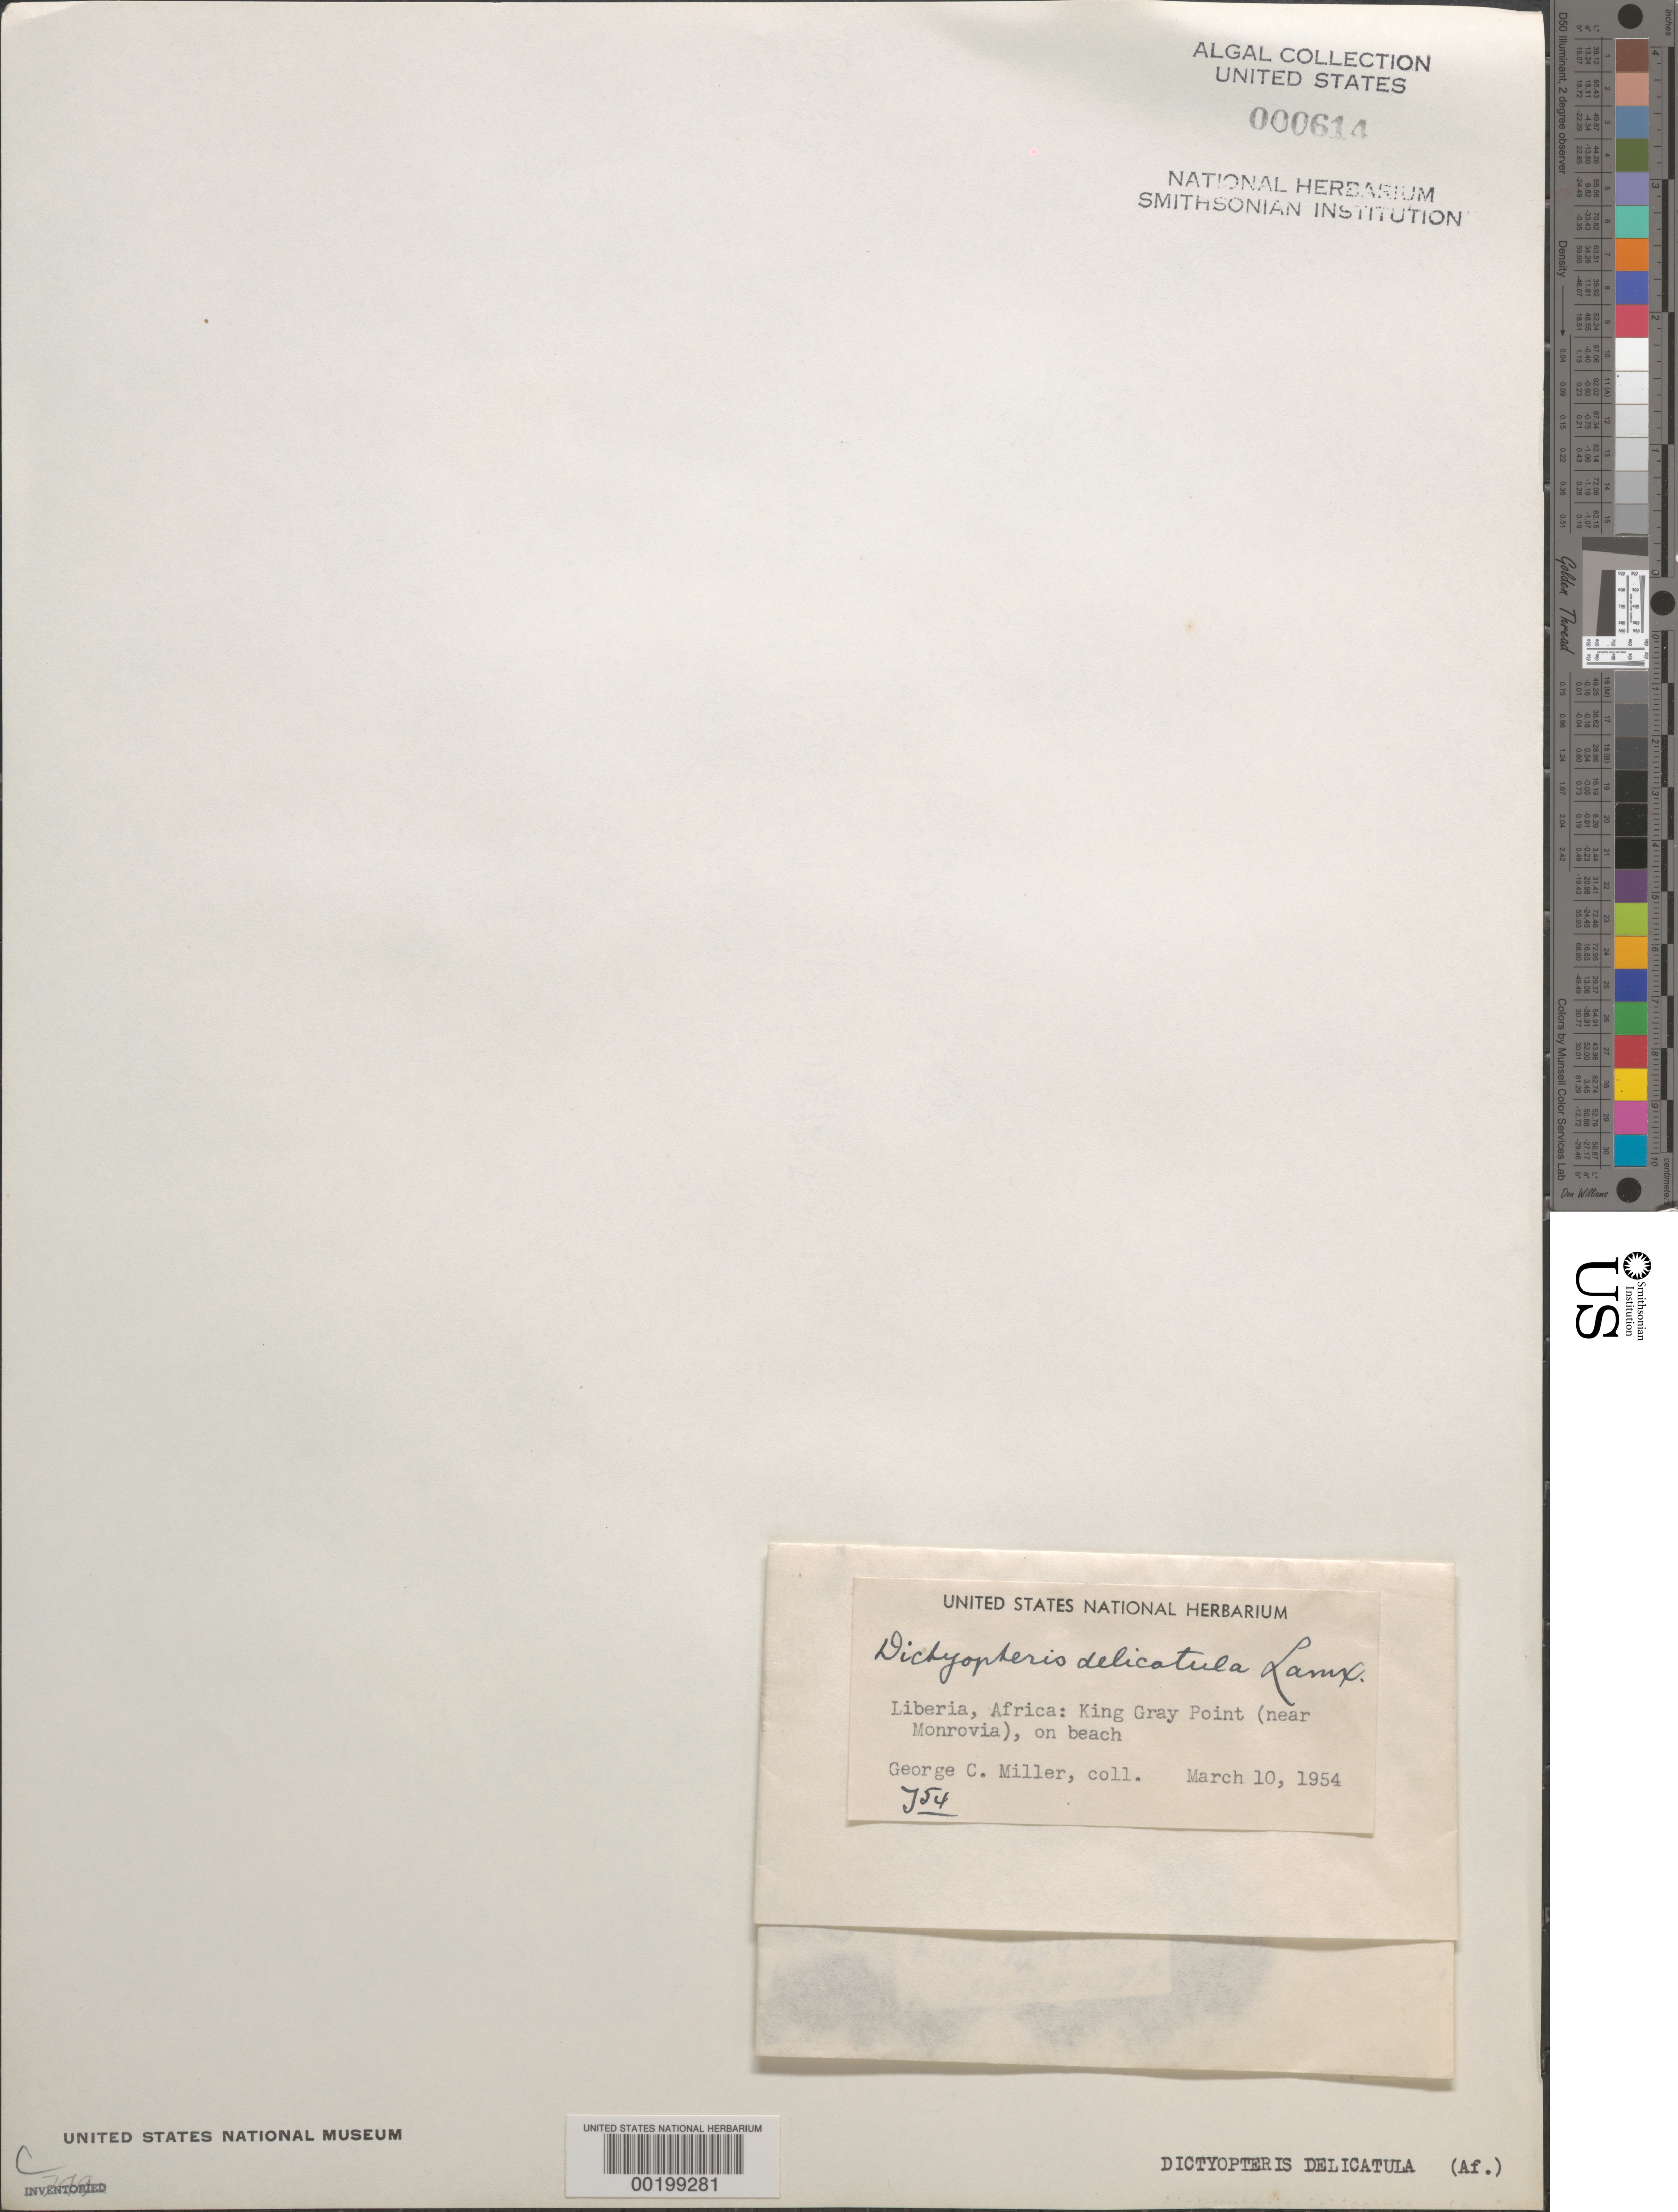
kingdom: Chromista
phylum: Ochrophyta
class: Phaeophyceae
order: Dictyotales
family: Dictyotaceae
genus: Dictyopteris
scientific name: Dictyopteris delicatula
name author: J.V.Lamouroux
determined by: Taylor, William R.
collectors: G. C. Miller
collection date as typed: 10 Mar 1954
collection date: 1954-03-10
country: Liberia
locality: King gray point, near monrovia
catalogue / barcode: US 614